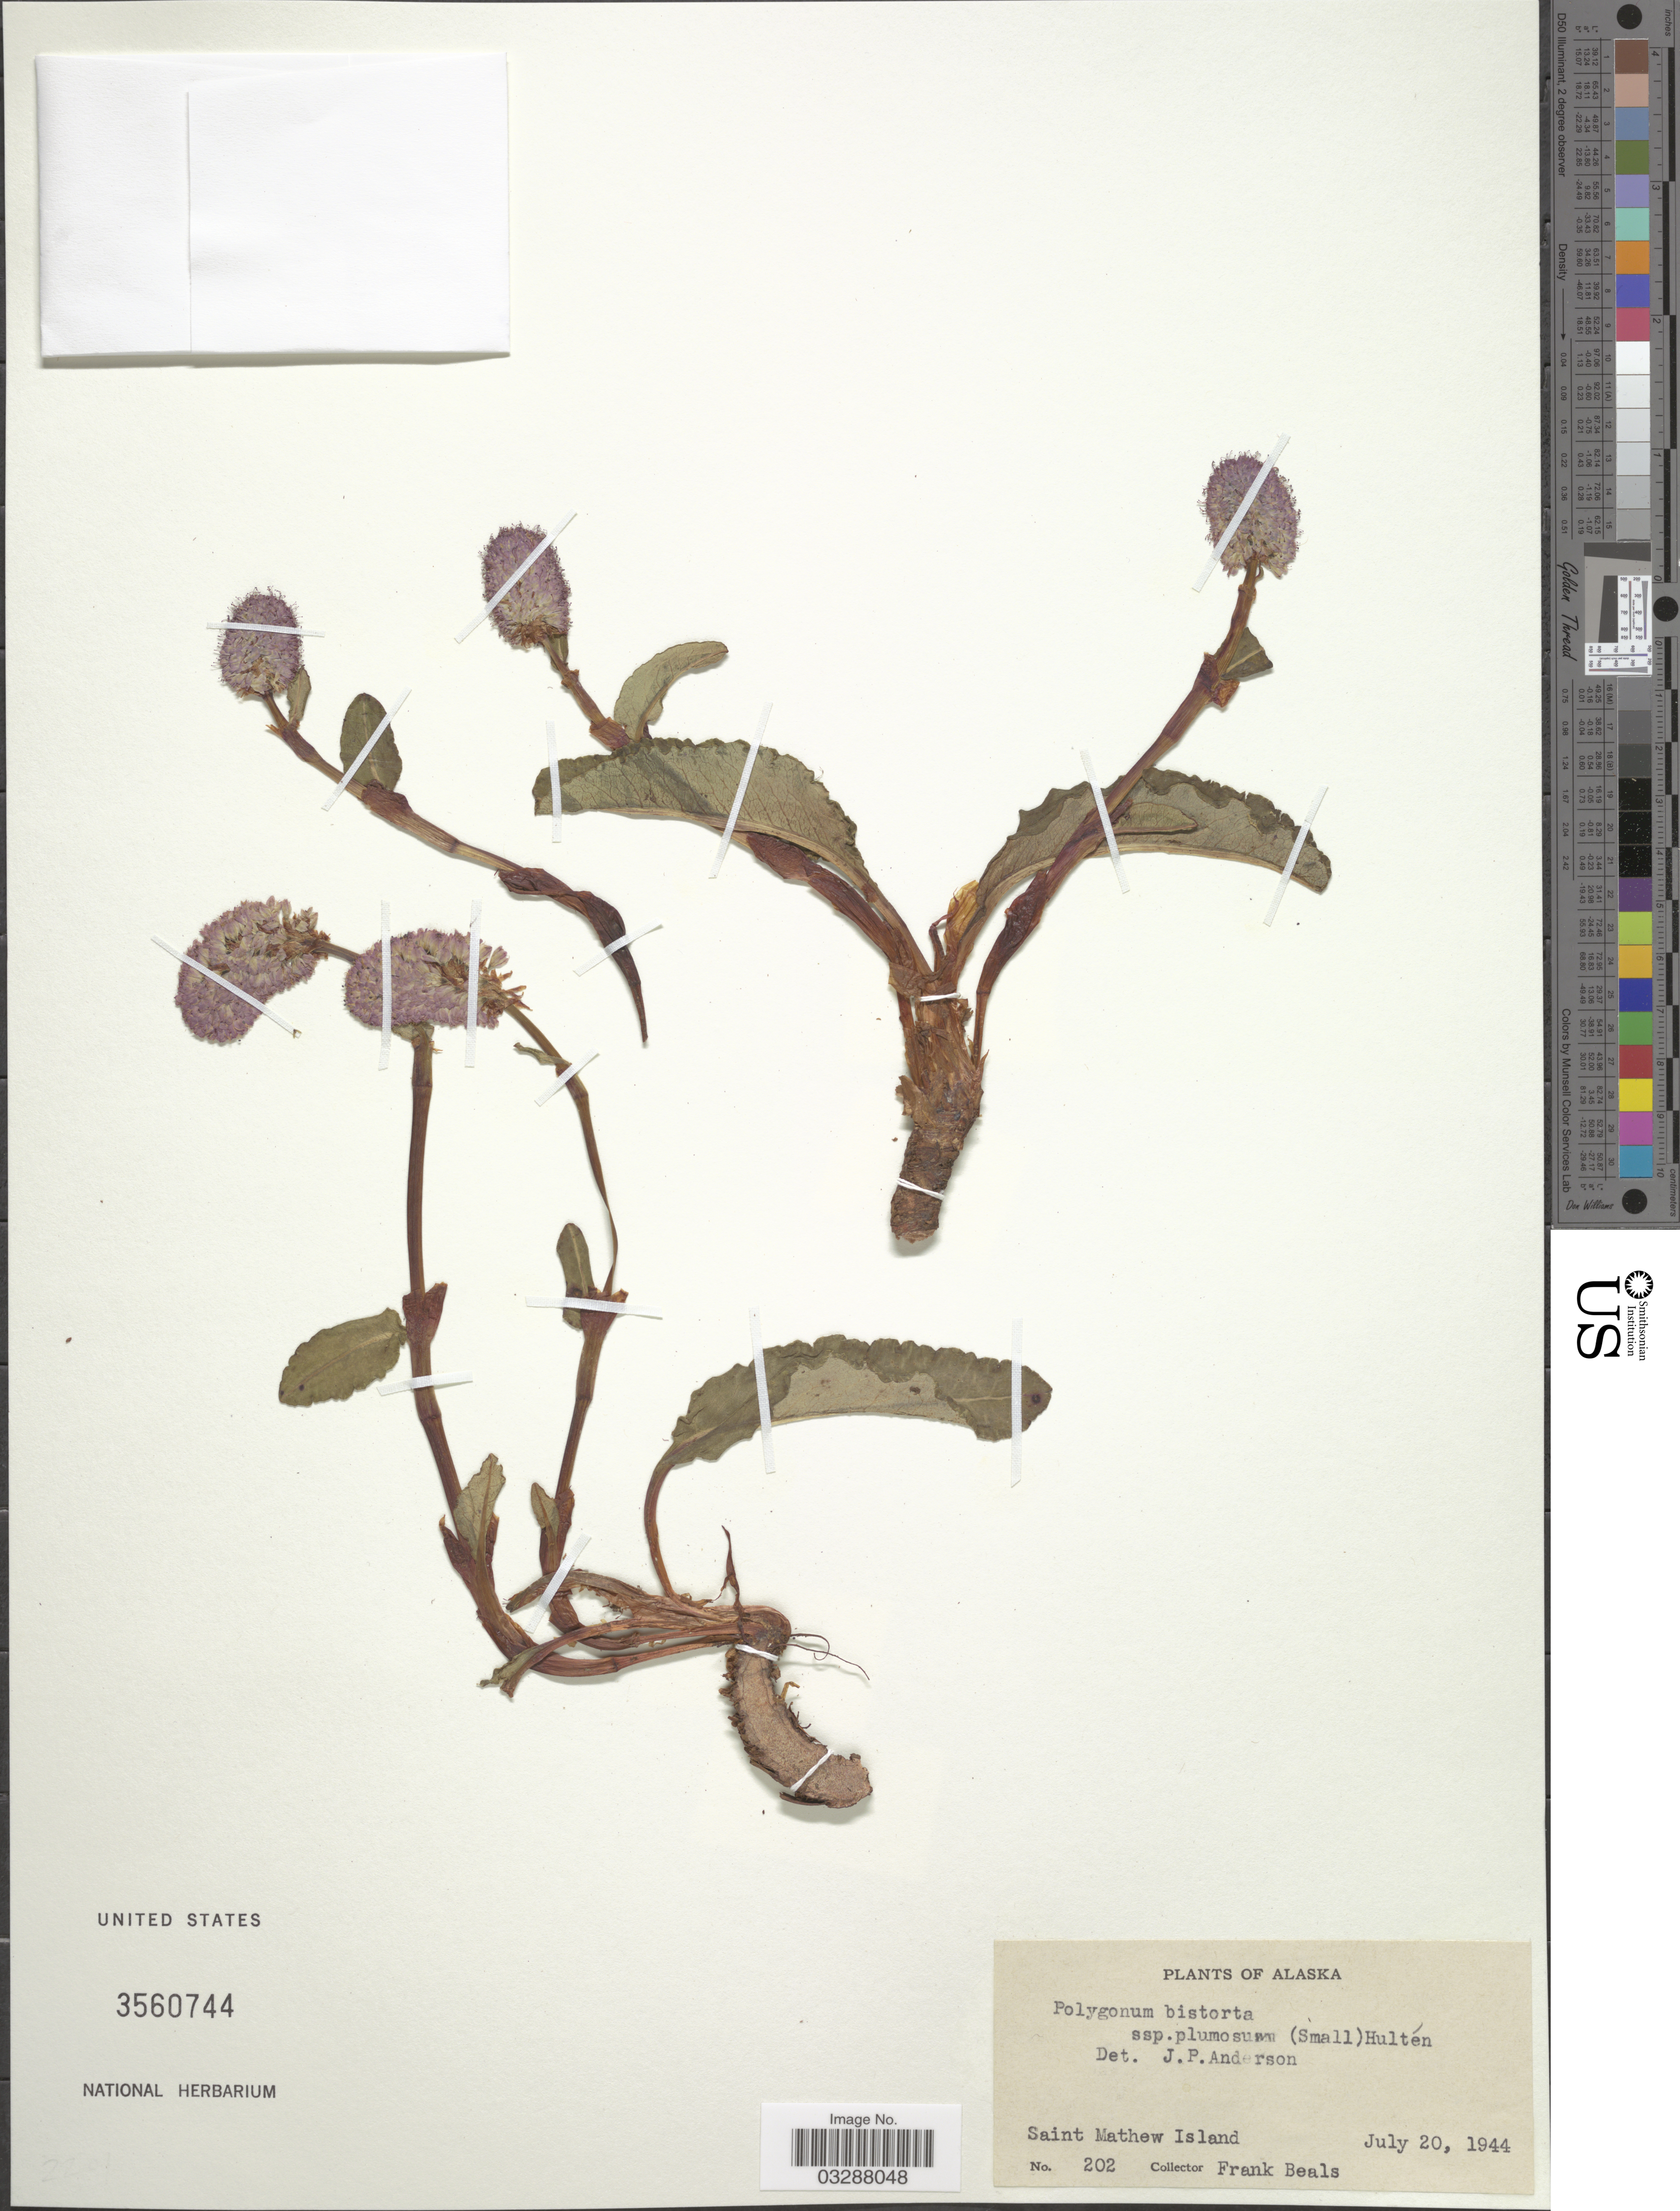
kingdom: Plantae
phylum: Tracheophyta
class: Magnoliopsida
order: Caryophyllales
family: Polygonaceae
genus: Bistorta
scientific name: Bistorta plumosa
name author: (Small) Greene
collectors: F. Beals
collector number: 202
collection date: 1944-07-20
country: United States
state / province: Alaska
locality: Saint Mathew Island.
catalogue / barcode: US 3560744